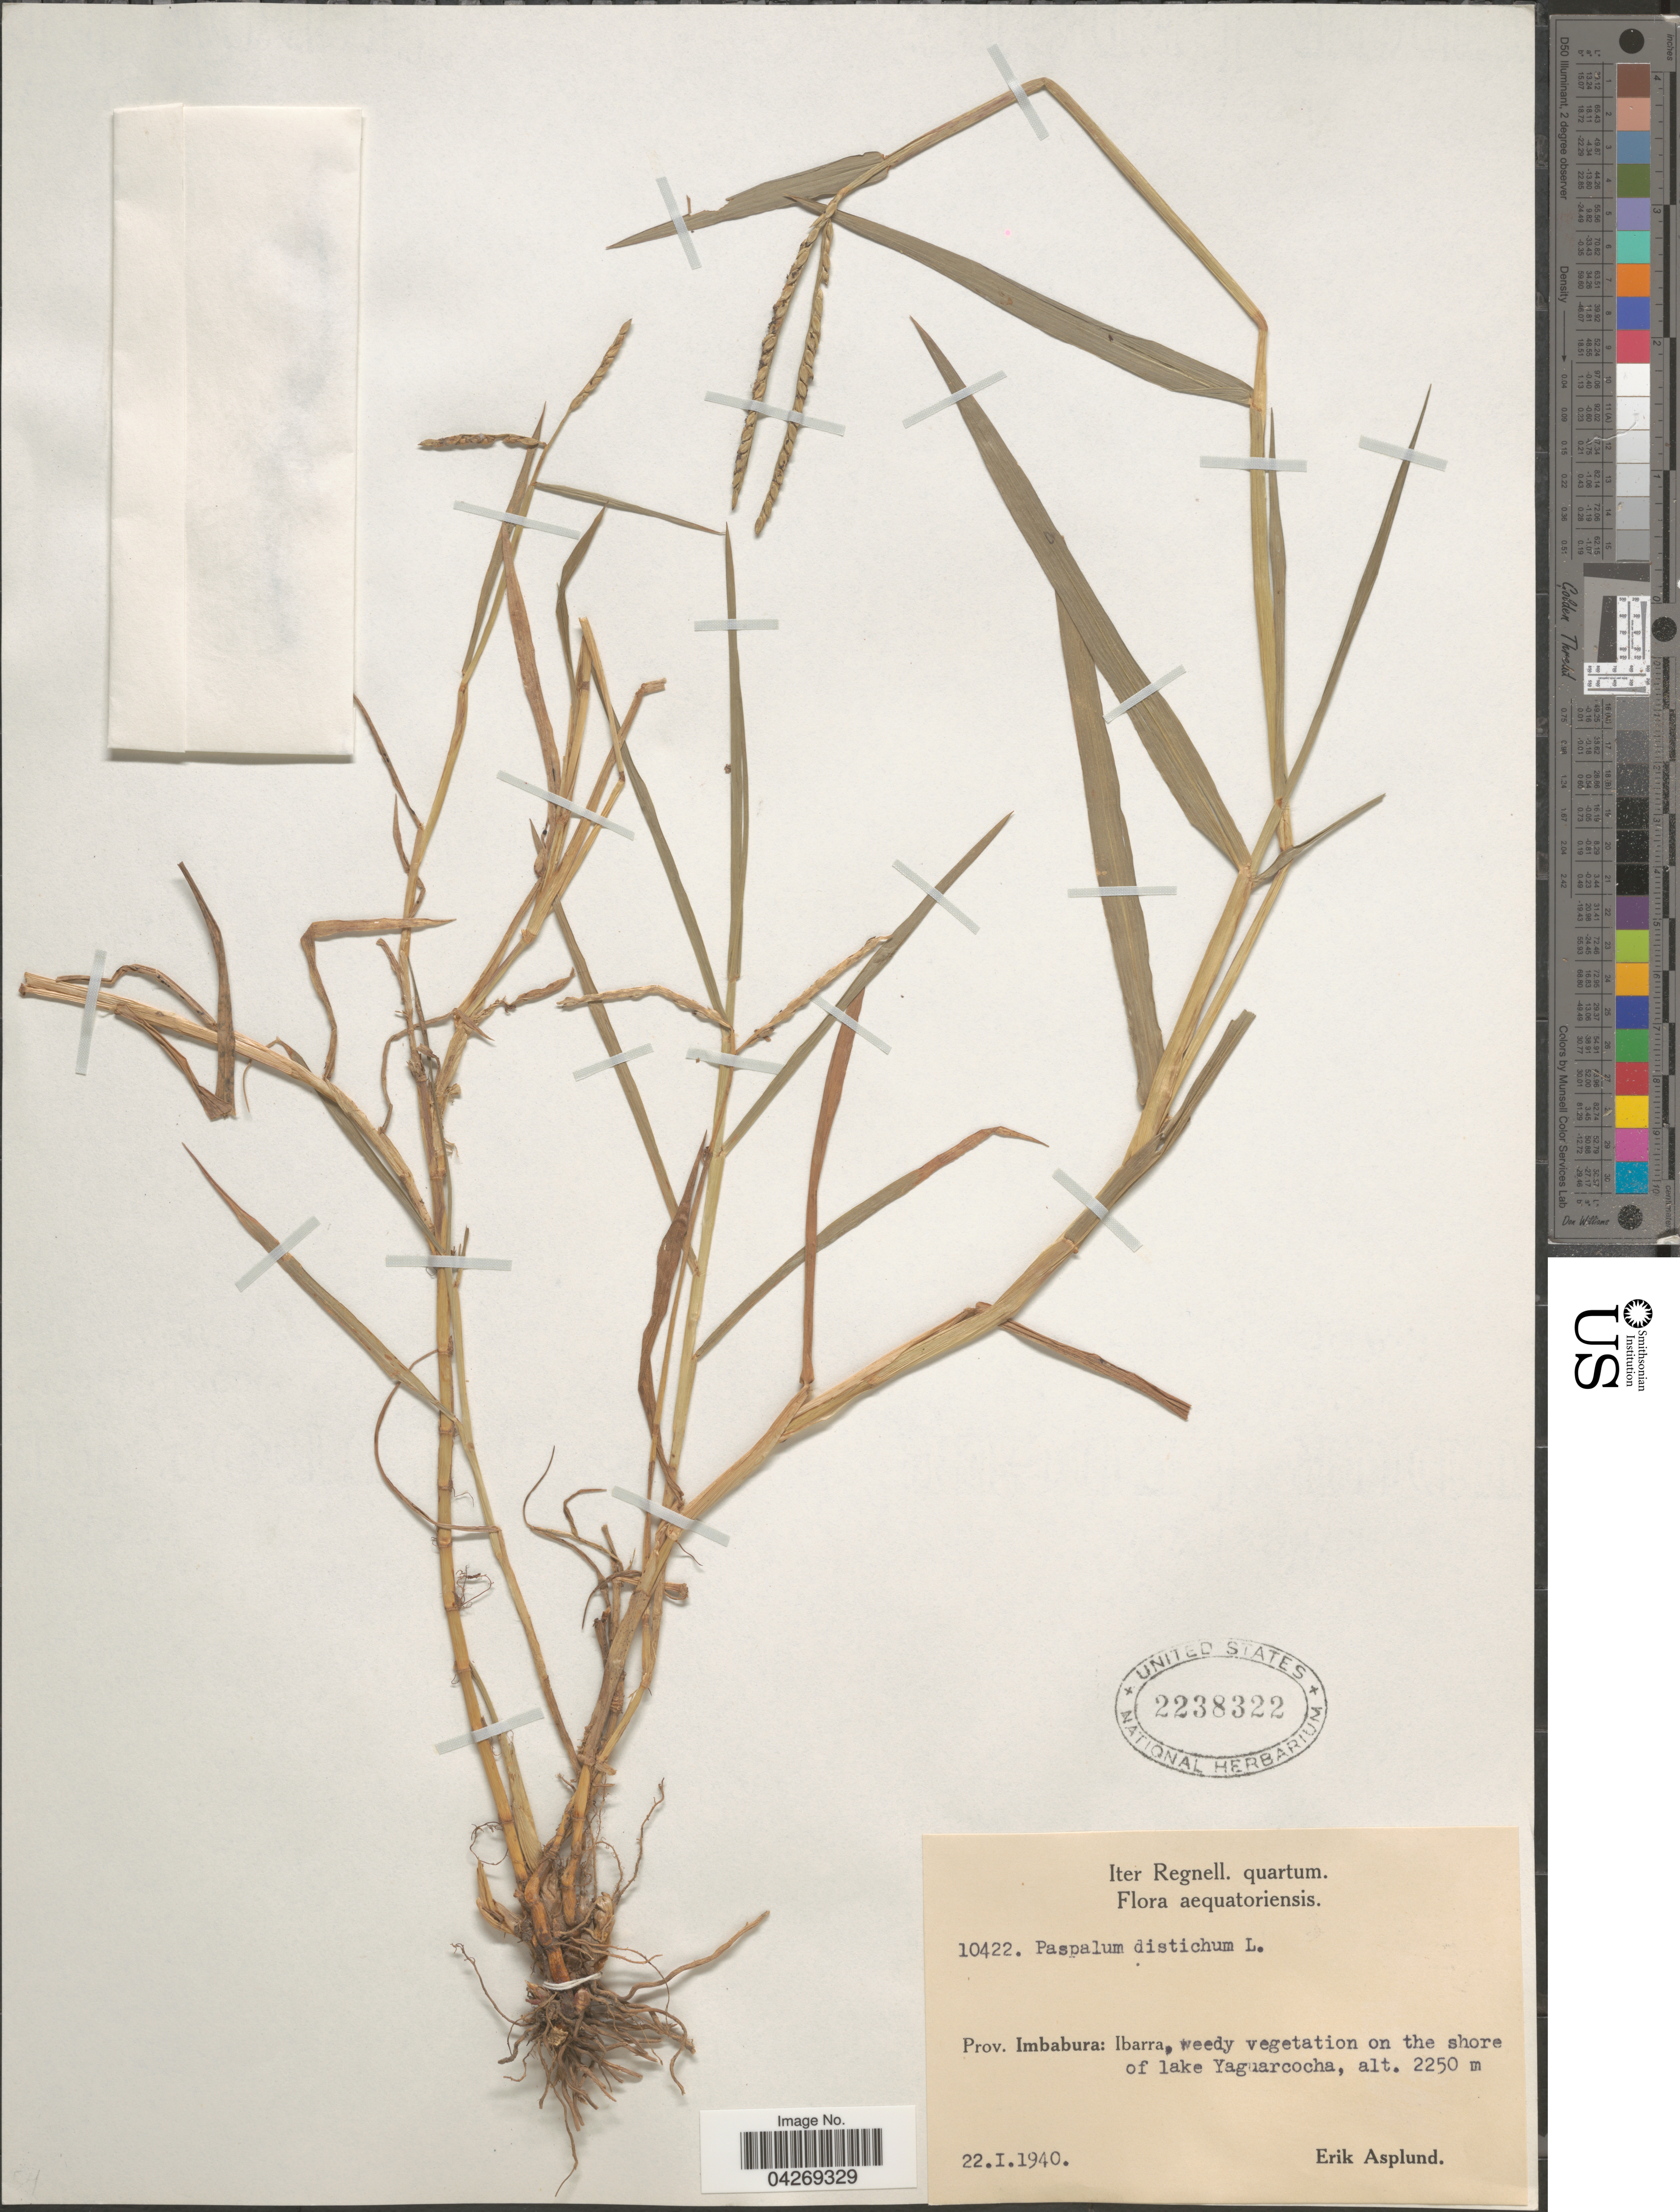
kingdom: Plantae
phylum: Tracheophyta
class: Liliopsida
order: Poales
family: Poaceae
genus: Paspalum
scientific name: Paspalum distichum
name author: L.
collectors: E. Asplund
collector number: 10422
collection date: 1940-01-22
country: Ecuador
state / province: Imbabura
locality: Iter Regnell. quartum. Ibarra, weedy vegetation on the shore of lake Yaguacocha.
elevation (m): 2250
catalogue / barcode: US 2238322